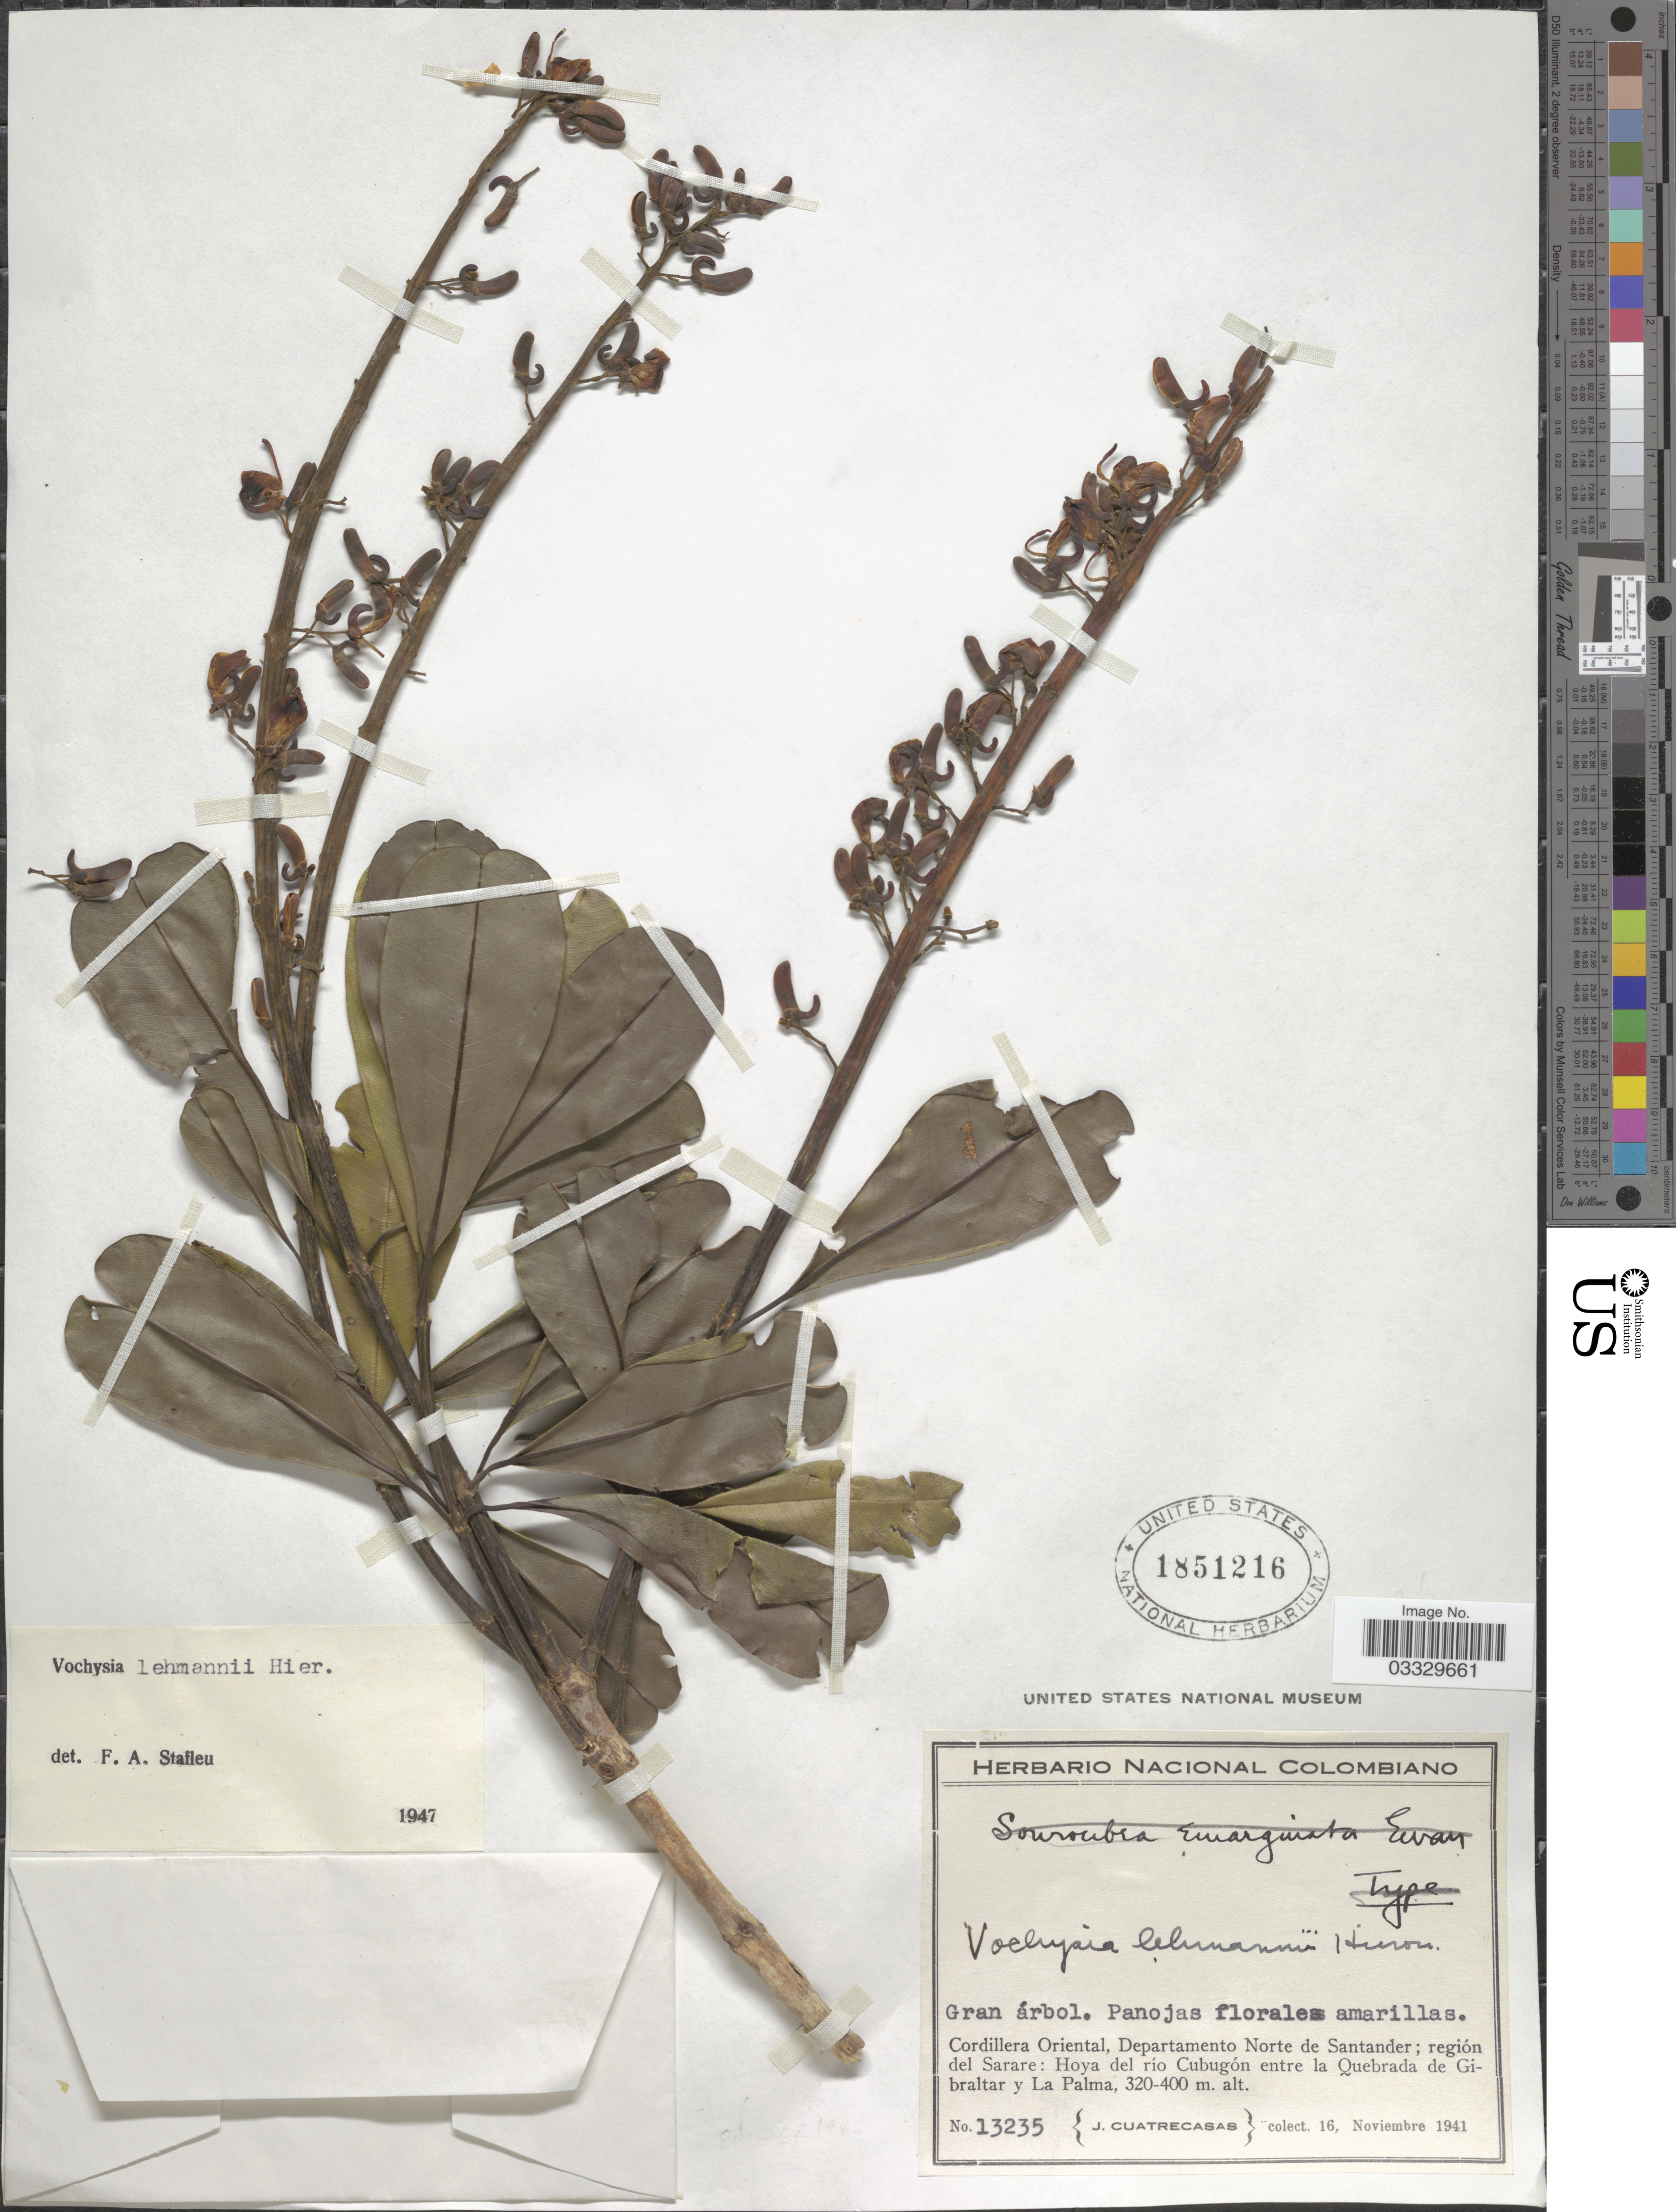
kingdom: Plantae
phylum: Tracheophyta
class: Magnoliopsida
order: Myrtales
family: Vochysiaceae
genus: Vochysia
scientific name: Vochysia lehmannii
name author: Hieron.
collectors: J. Cuatrecasas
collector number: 13235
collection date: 1941-11-16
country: Colombia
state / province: Norte de Santander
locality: Cordillera Oriental, Departamento Norte de Santander; región del Sarare: Hoya del río Cubugón entre la Quebrada de Gibraltar y La Palma.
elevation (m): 320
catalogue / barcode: US 1851216